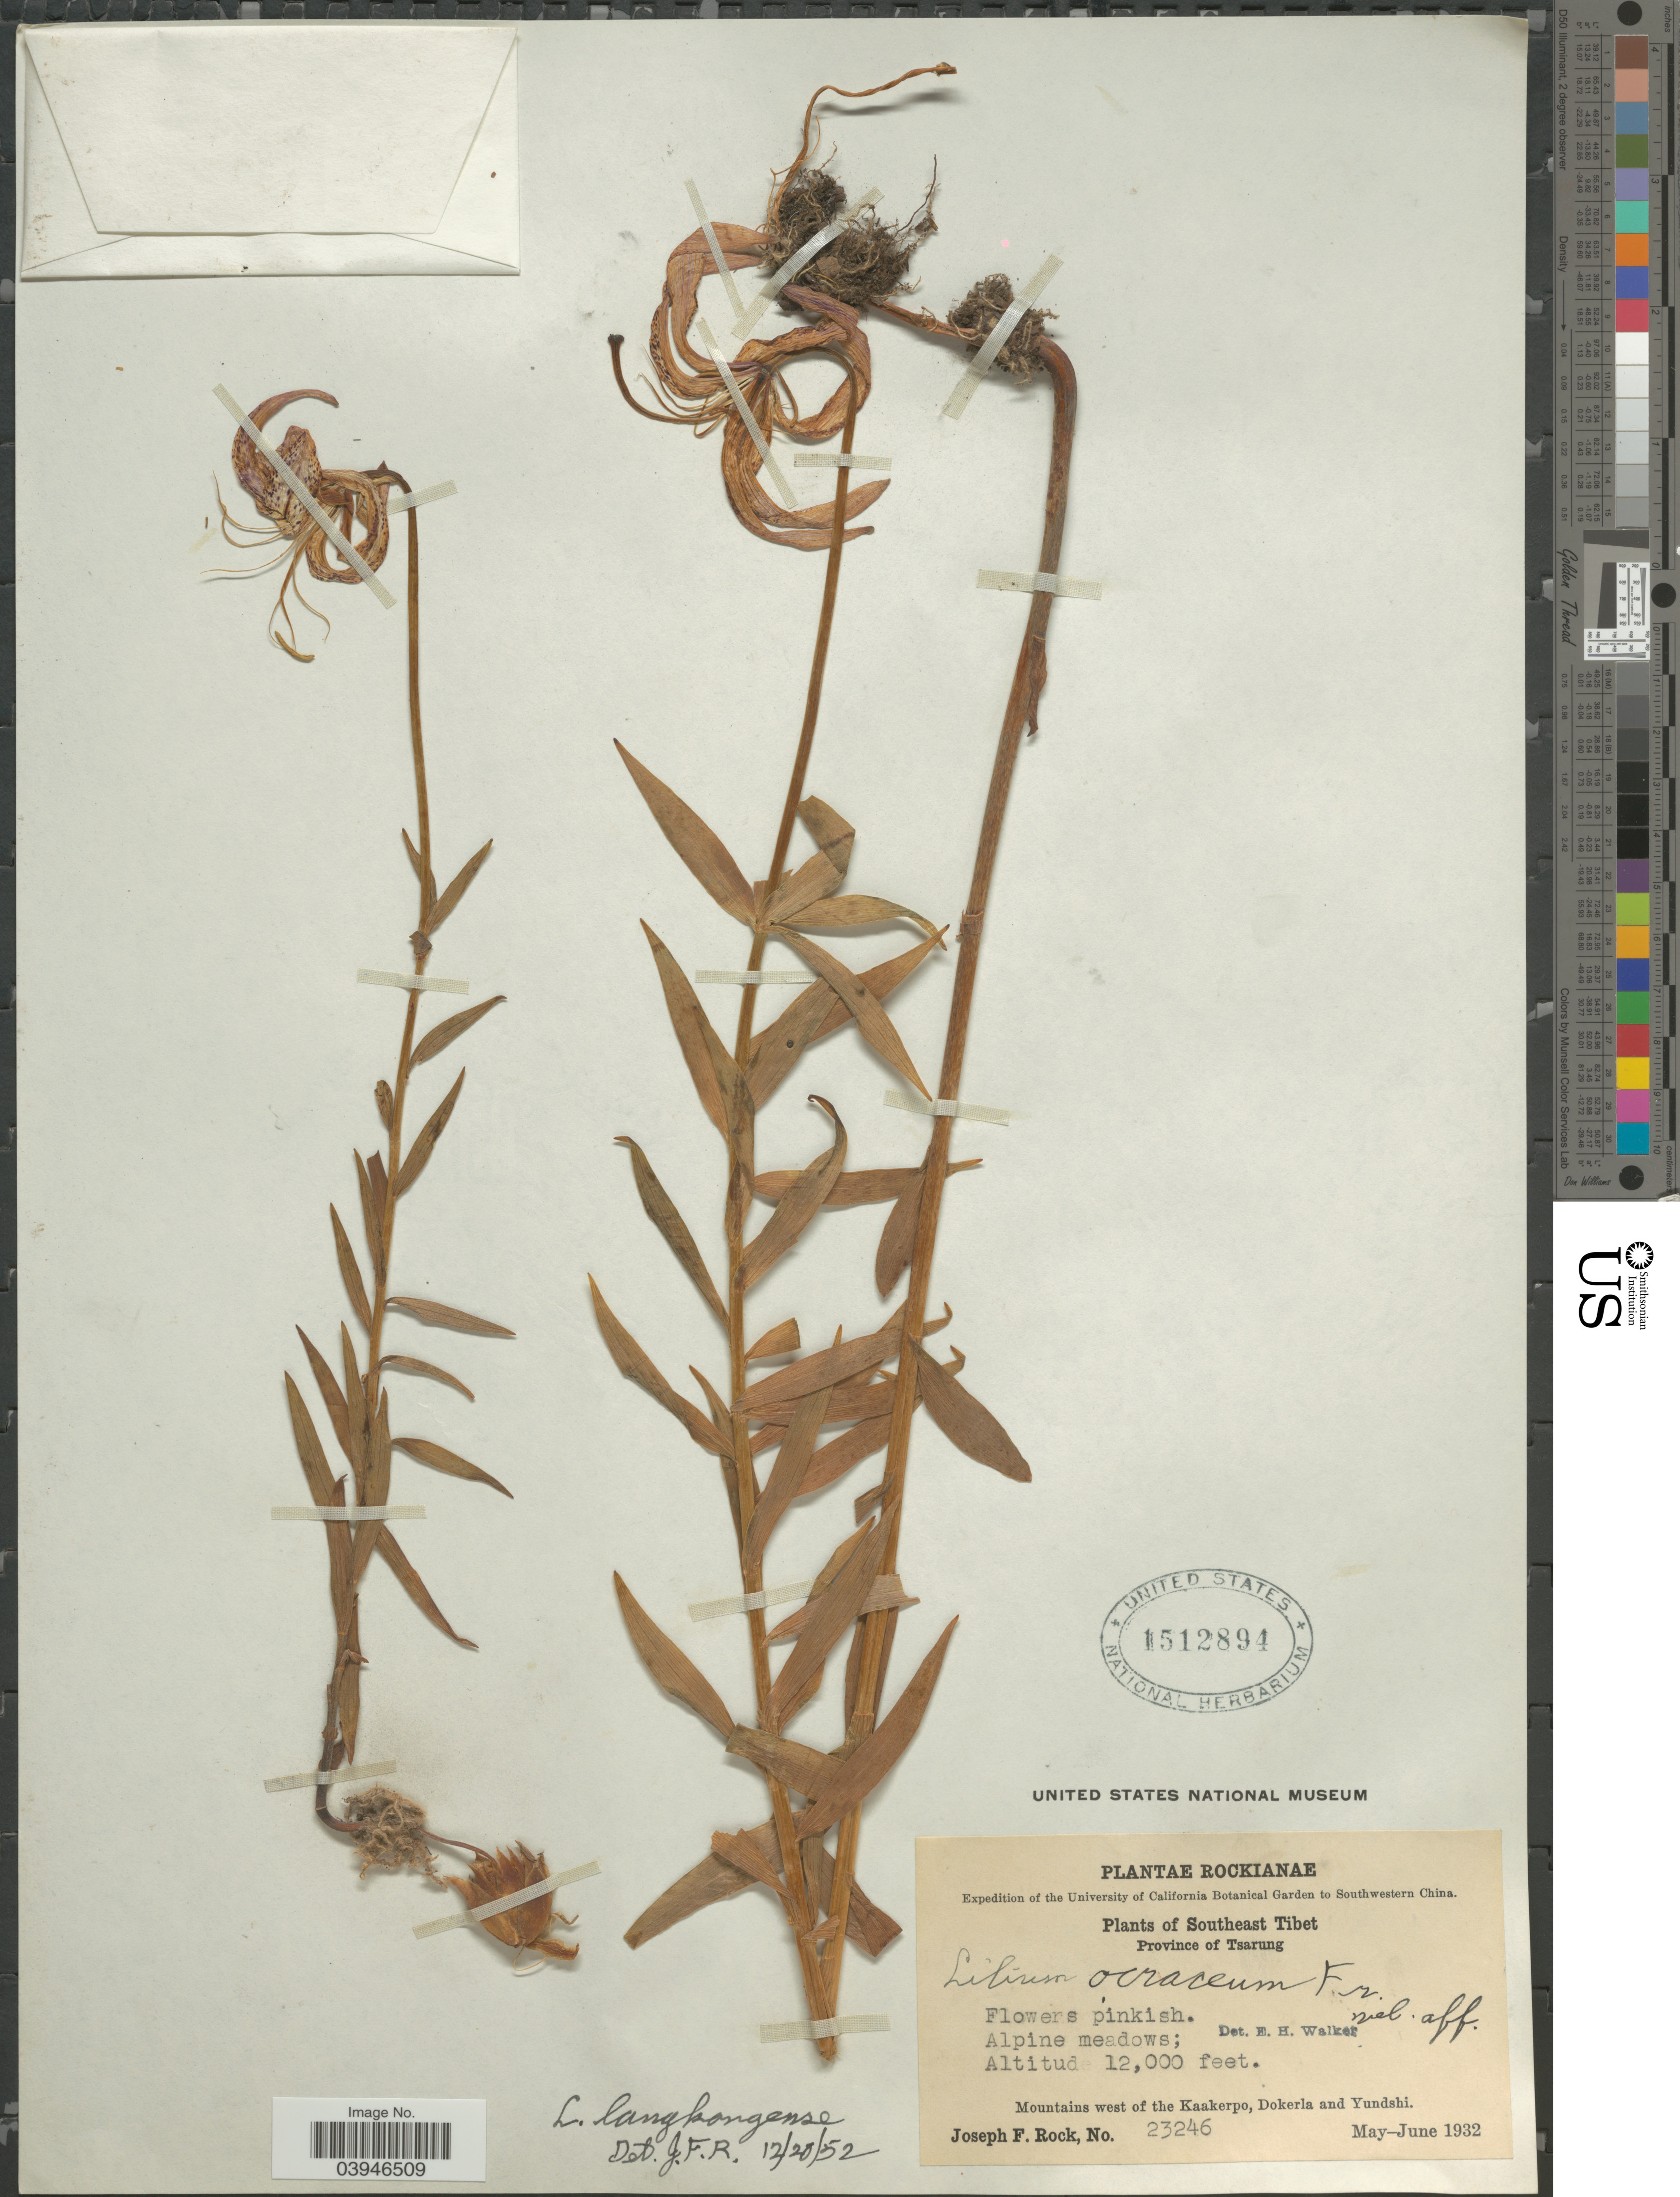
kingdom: Plantae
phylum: Tracheophyta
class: Liliopsida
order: Liliales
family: Liliaceae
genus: Lilium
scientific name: Lilium lankongense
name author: Franch.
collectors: J. F. Rock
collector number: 23246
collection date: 1932-05/1932-06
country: China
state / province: Xizang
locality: Southwestern China. Southeast Tibet. Province of Tsarung. Mountains west of the Kaakerpo, Dokerla and Yundshi.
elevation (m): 3658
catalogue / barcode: US 1512894